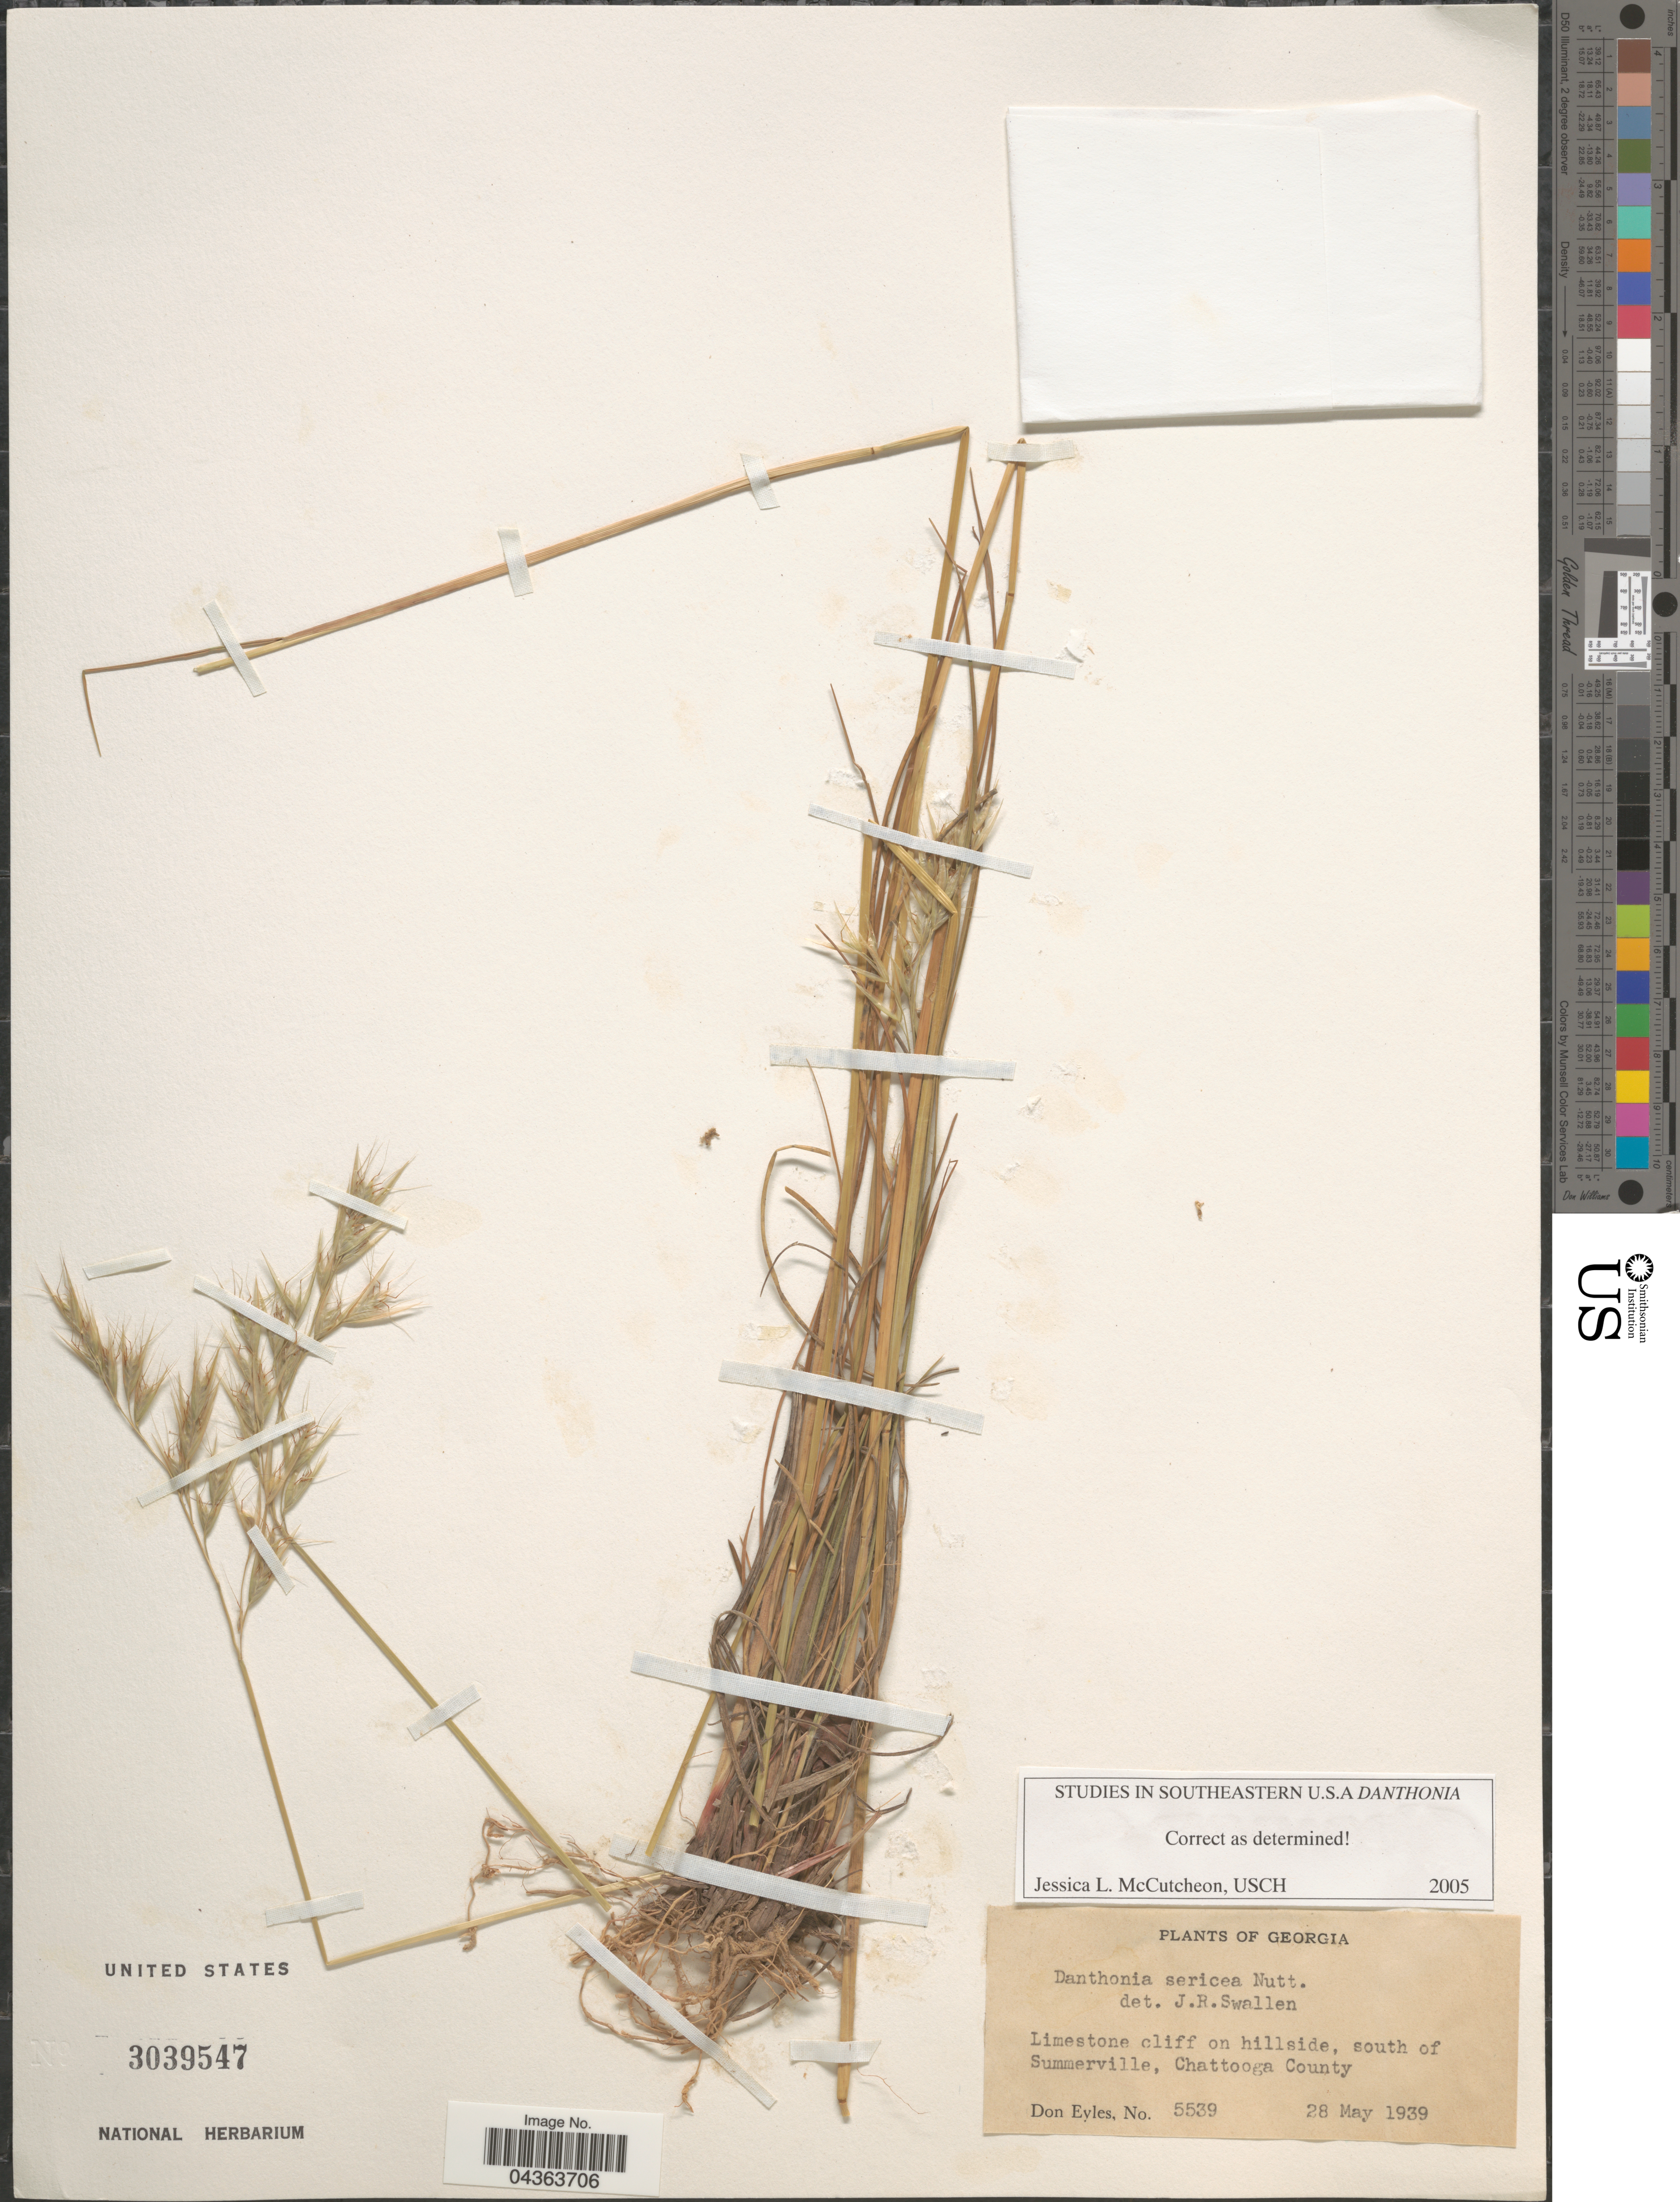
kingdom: Plantae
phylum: Tracheophyta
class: Liliopsida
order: Poales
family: Poaceae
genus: Danthonia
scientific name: Danthonia sericea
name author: Nutt.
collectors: D. Eyles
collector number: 5539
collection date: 1939-05-28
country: United States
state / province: Georgia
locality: Limestone cliff on hillside, south of Summerville, Chattooga County.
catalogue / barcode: US 3039547